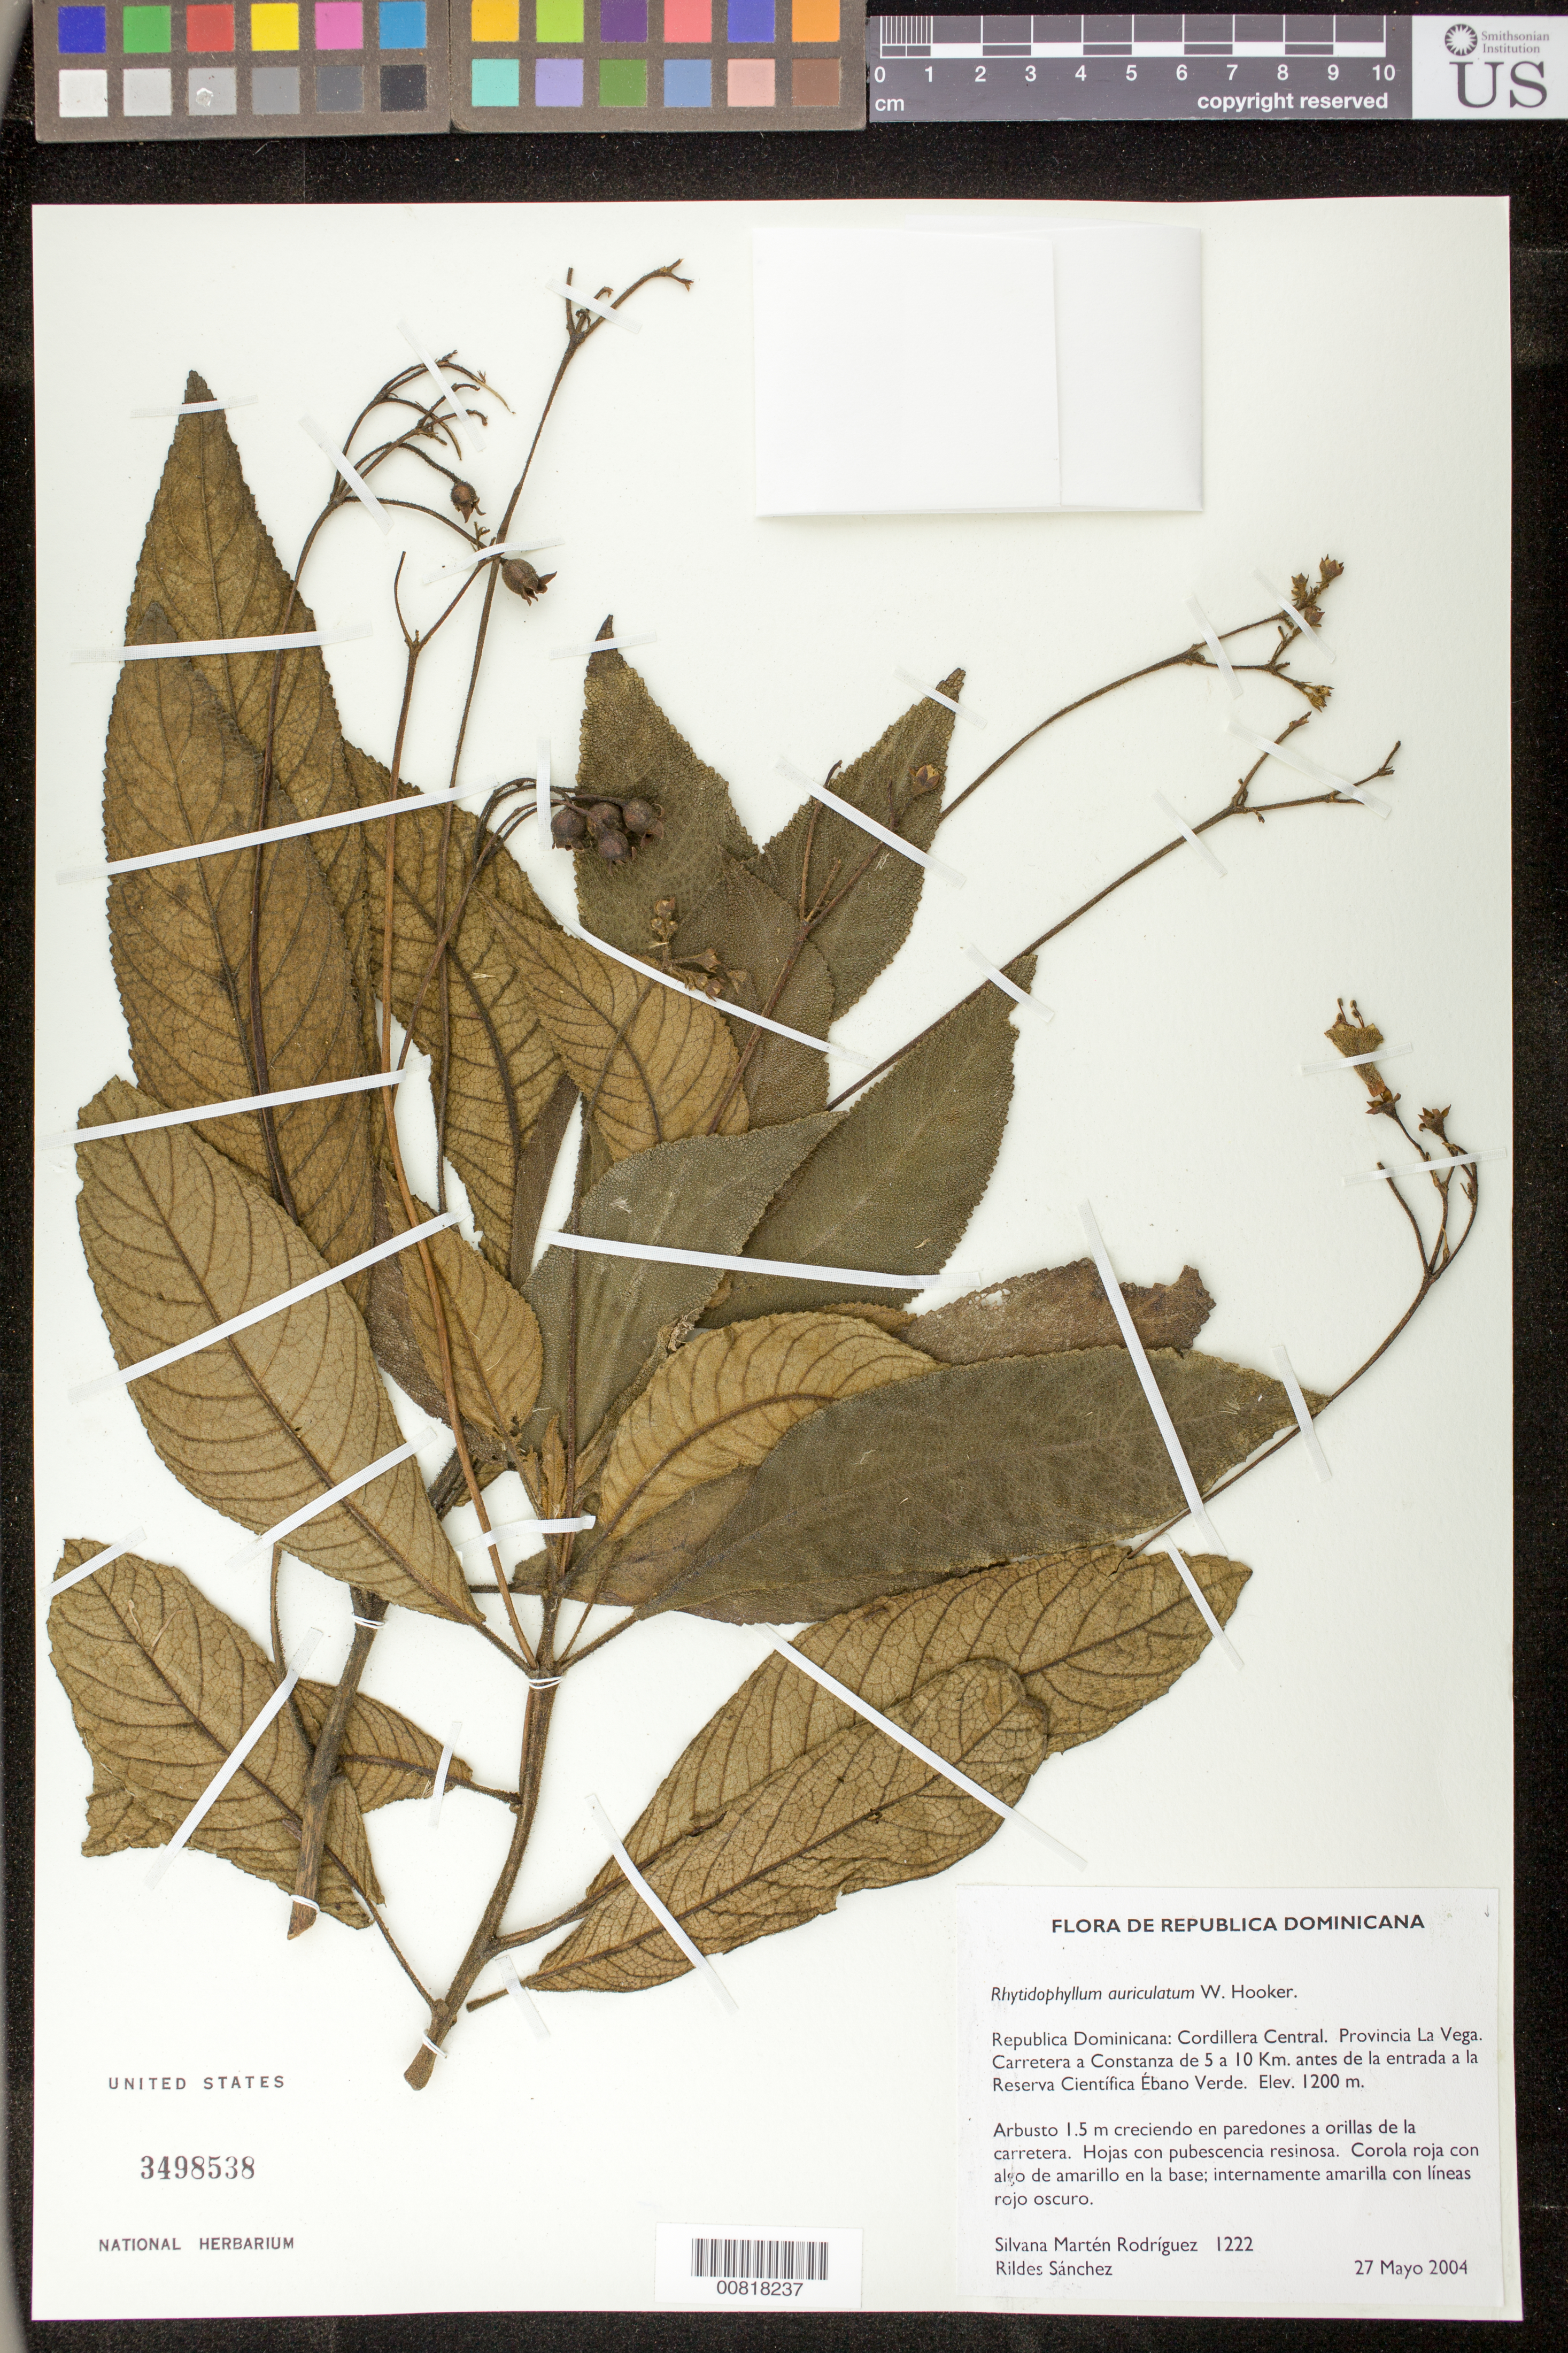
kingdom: Plantae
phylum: Tracheophyta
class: Magnoliopsida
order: Lamiales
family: Gesneriaceae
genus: Rhytidophyllum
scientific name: Rhytidophyllum auriculatum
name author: Hook.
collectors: S. Martén-Rodríguez & R. Sanchez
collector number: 1222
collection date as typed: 27 May 2004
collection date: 2004-05-27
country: Dominican Republic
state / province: La Vega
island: Hispaniola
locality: Republica Dominicana: Cordillera Central. Provincia La Vega. Carretera a Constanza de 5 a 10 km antes de la entrada a la Reserva Científica EbanoVerde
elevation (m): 1200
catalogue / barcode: US 3498538